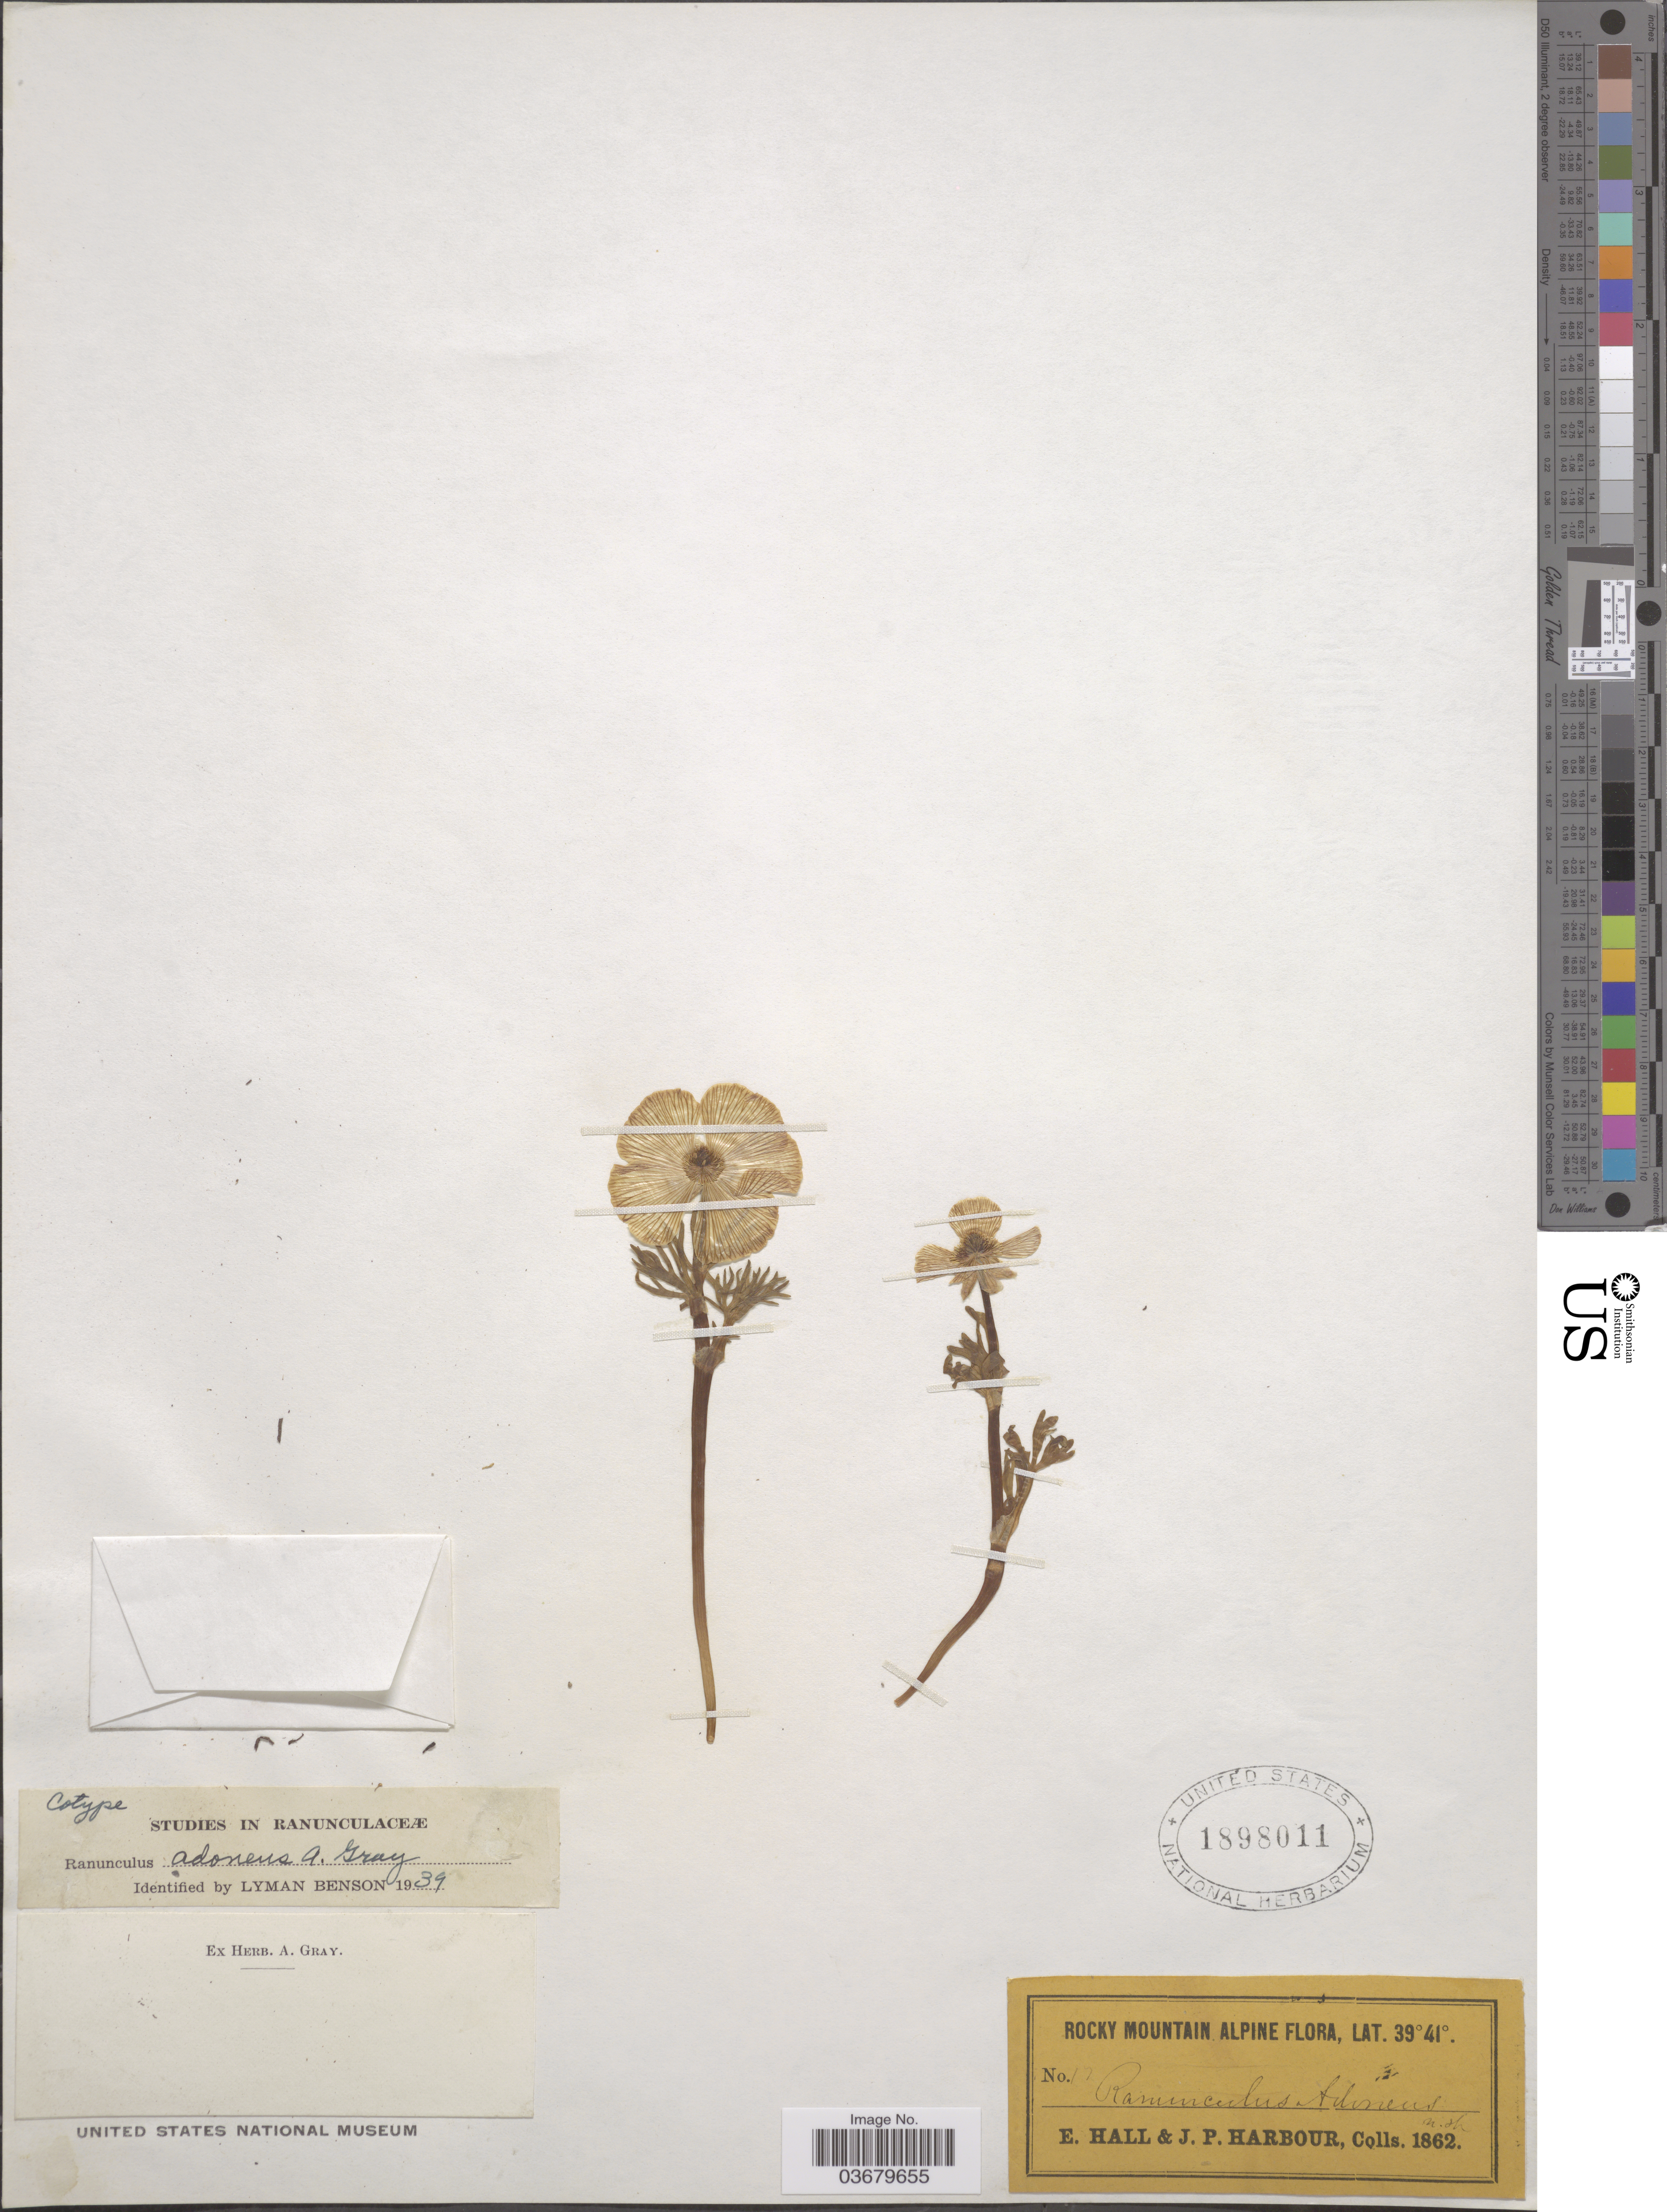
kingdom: Plantae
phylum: Tracheophyta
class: Magnoliopsida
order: Ranunculales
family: Ranunculaceae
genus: Ranunculus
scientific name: Ranunculus adoneus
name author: A. Gray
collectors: E. Hall & J. Harbour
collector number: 17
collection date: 1862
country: United States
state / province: Colorado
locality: Rocky Mountain Alpine.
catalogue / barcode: US 1898011